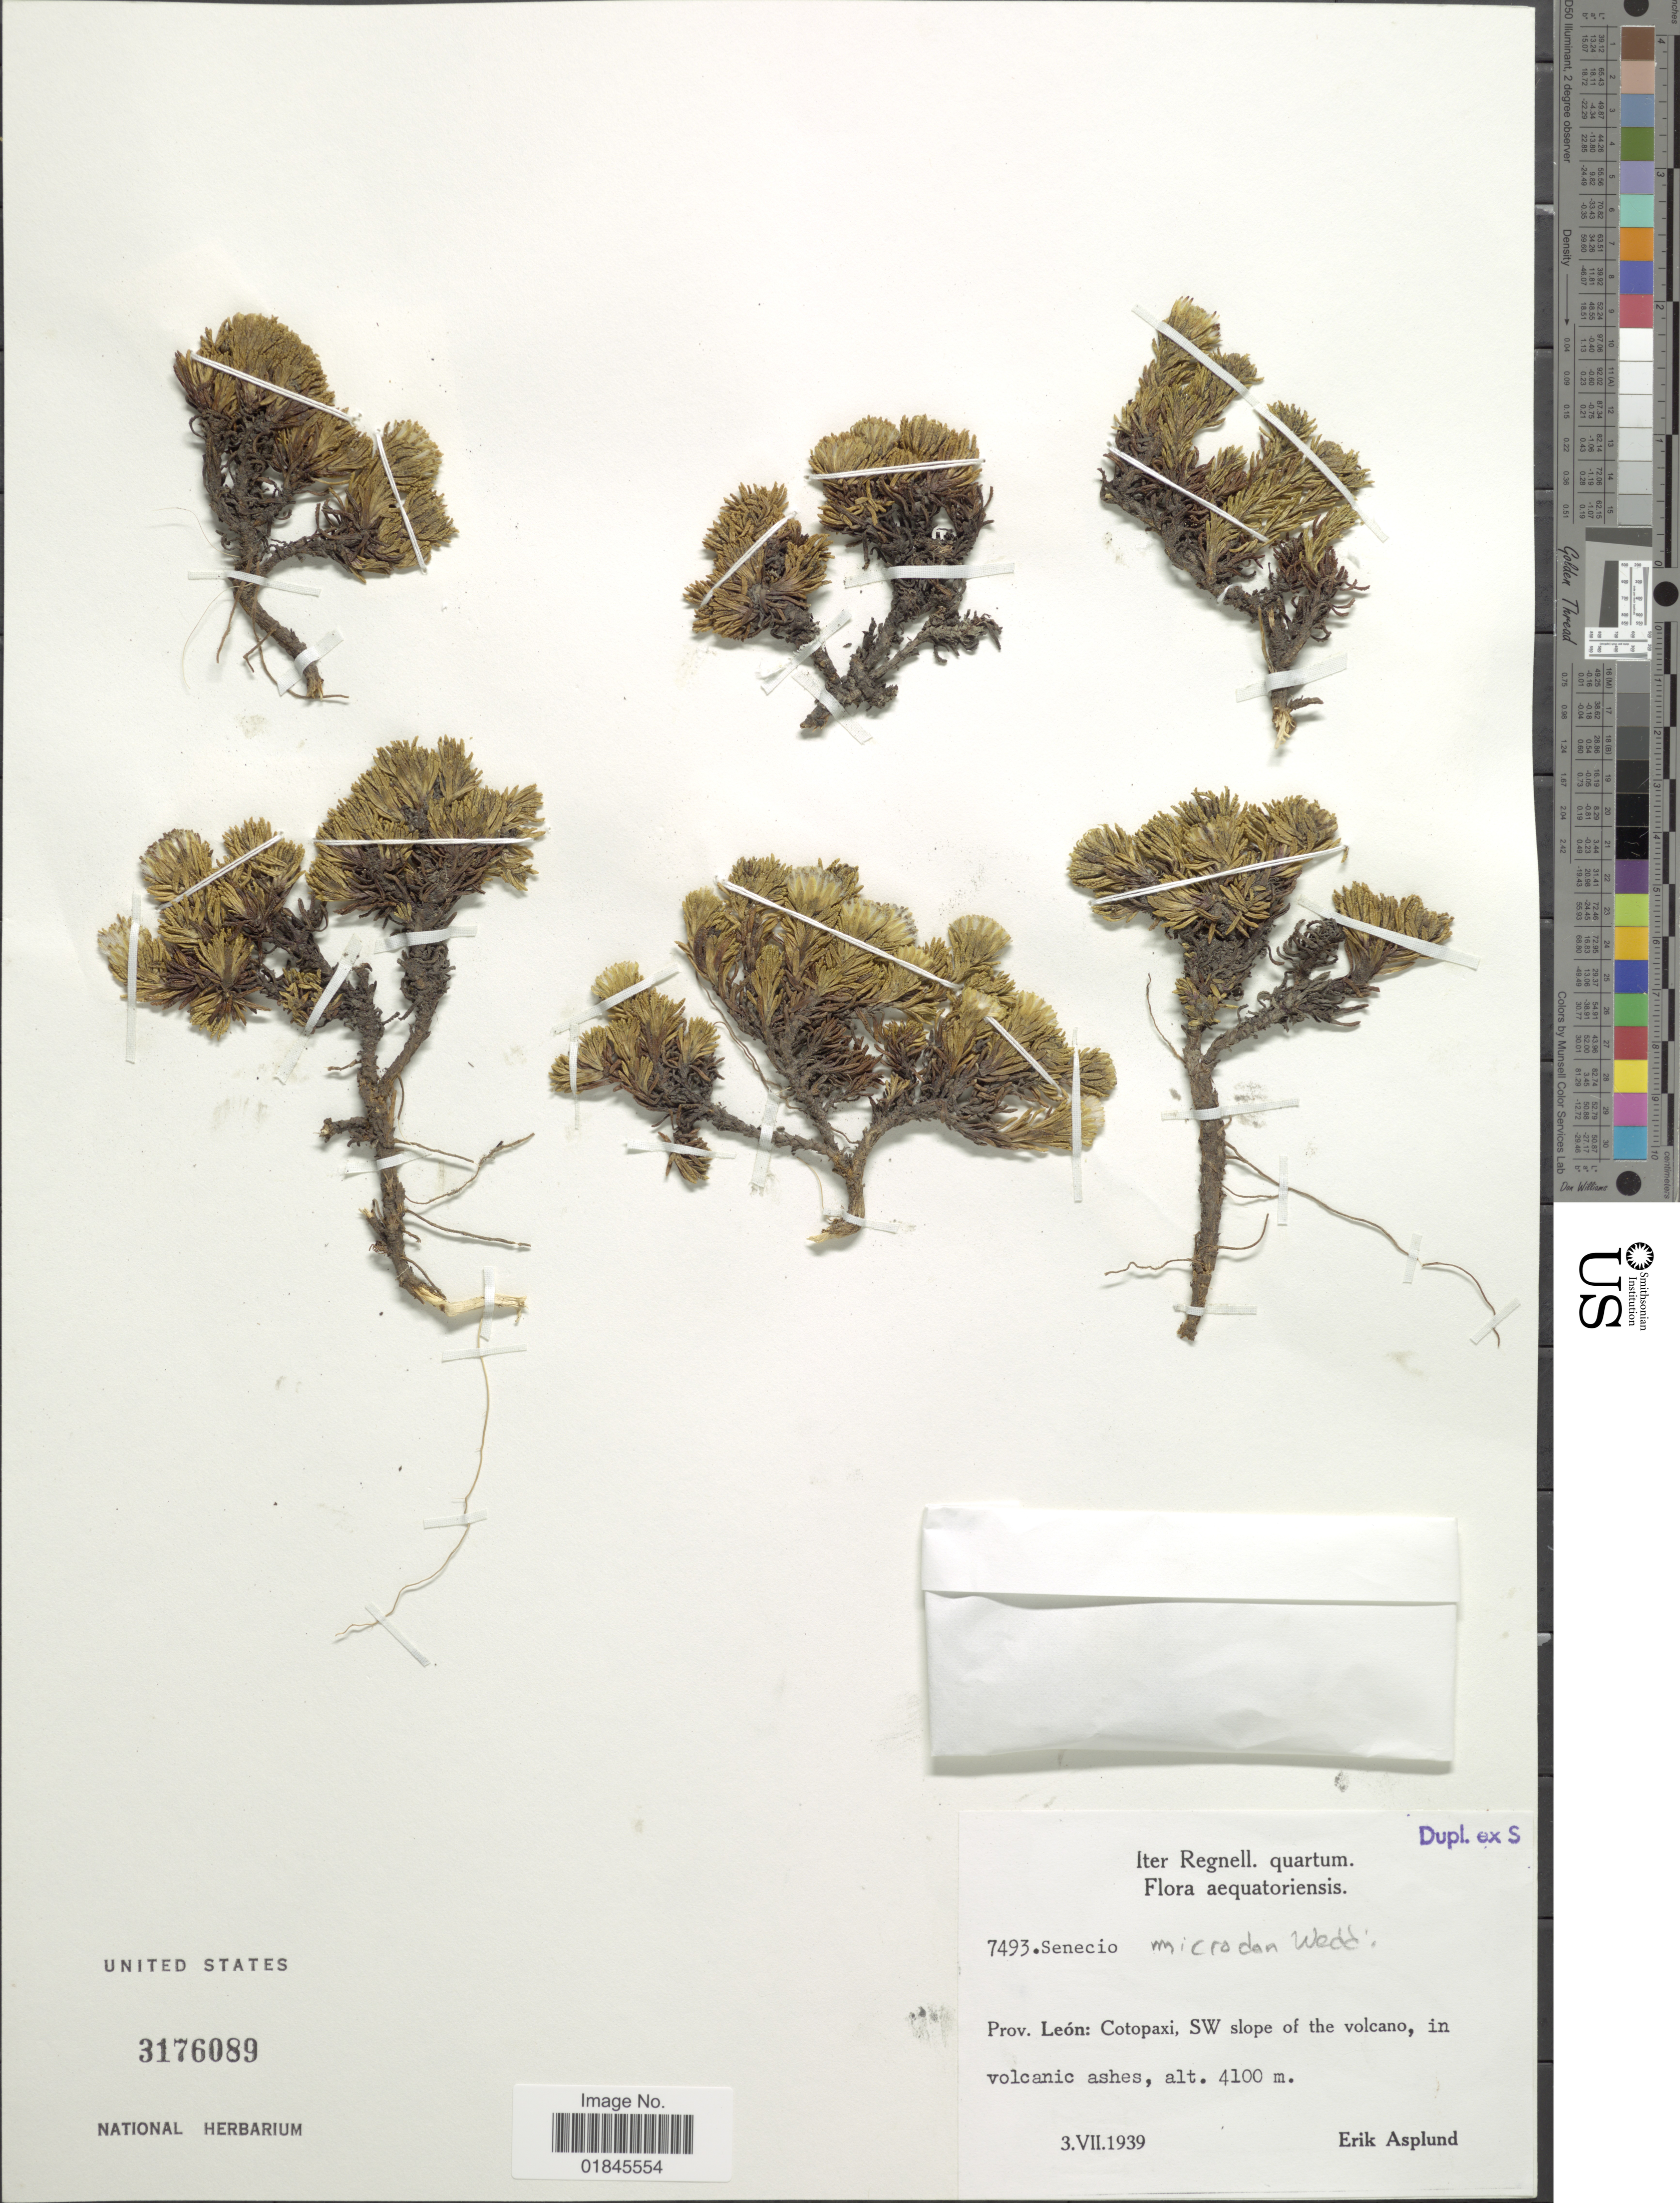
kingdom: Plantae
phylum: Tracheophyta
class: Magnoliopsida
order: Asterales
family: Asteraceae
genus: Pentacalia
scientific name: Pentacalia microdon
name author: (Wedd.) Cuatrec.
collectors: E. Asplund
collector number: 7493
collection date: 1939-07-03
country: Ecuador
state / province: Cotopaxi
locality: Prov. León: Cotopaxi, SW slope of the volcano, in volcanic ashes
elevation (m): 4100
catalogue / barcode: US 3176089